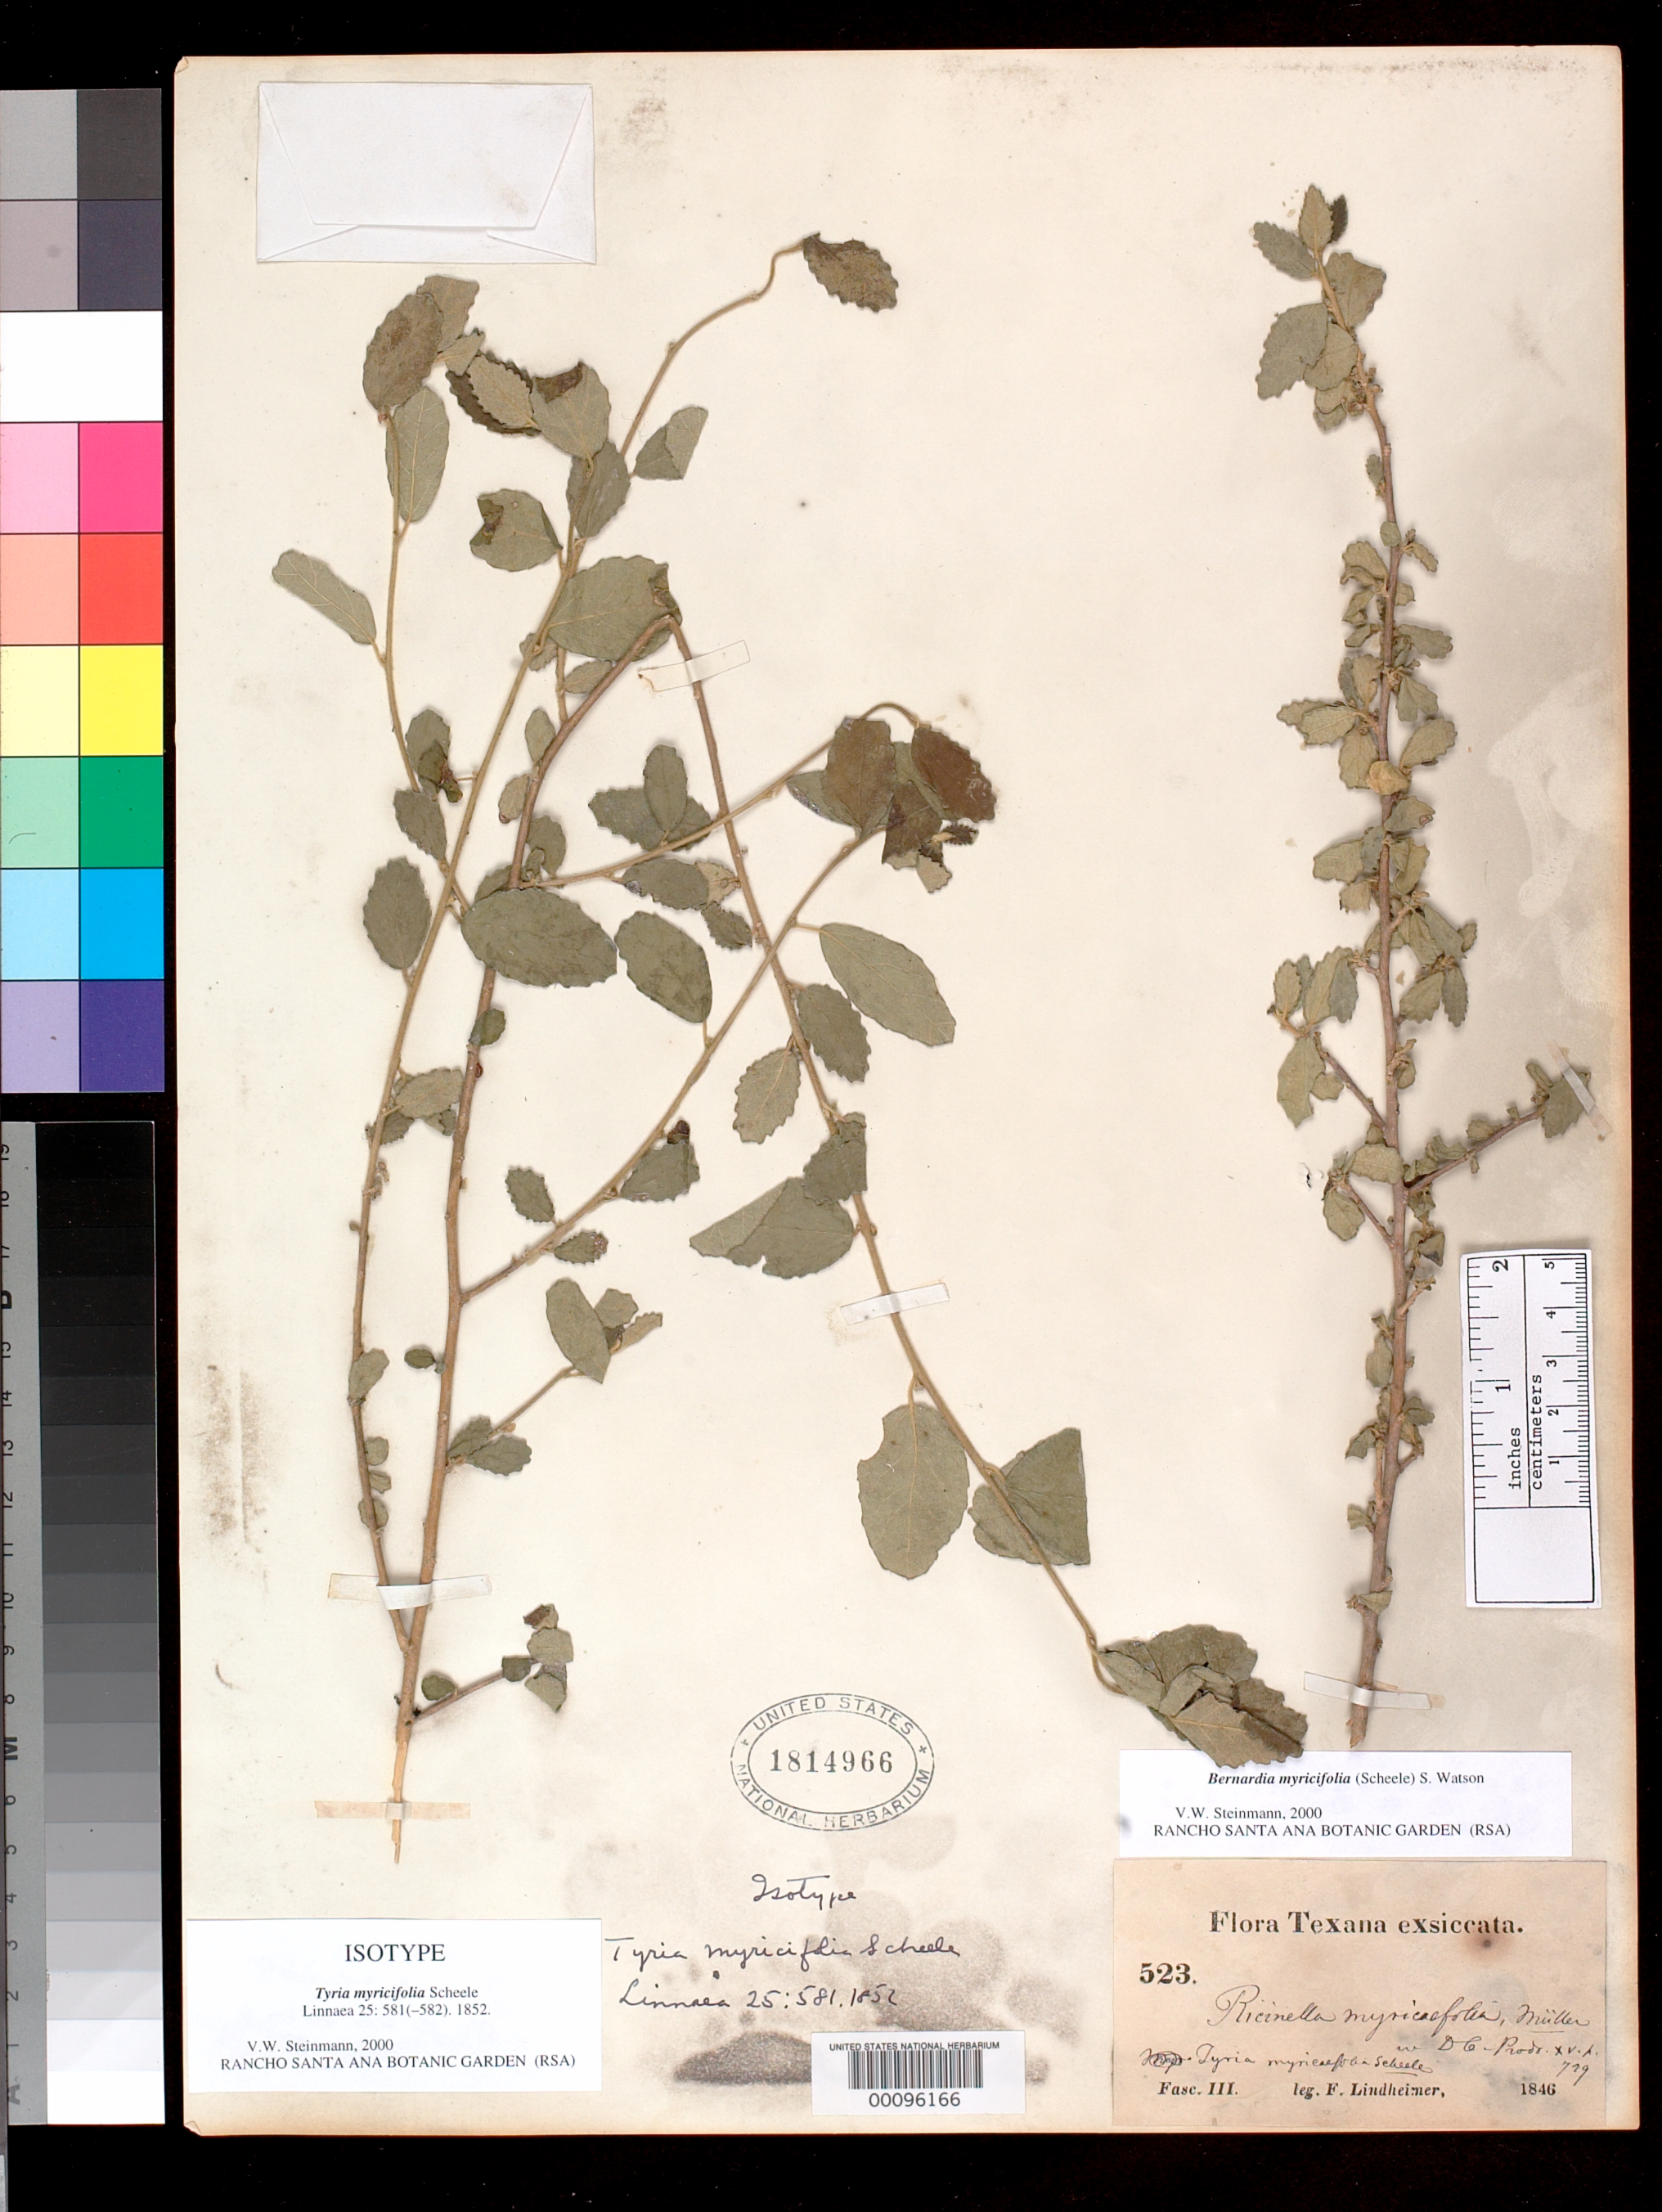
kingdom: Plantae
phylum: Tracheophyta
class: Magnoliopsida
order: Malpighiales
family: Euphorbiaceae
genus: Tyria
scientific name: Tyria myricifolia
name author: Scheele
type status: Isotype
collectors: F. J. Lindheimer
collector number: III 523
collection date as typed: Jun 1846 to -- Sep 1846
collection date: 1846-06/1846-09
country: United States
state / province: Texas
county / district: Comal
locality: North of New Braunfels.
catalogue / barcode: US 1814966